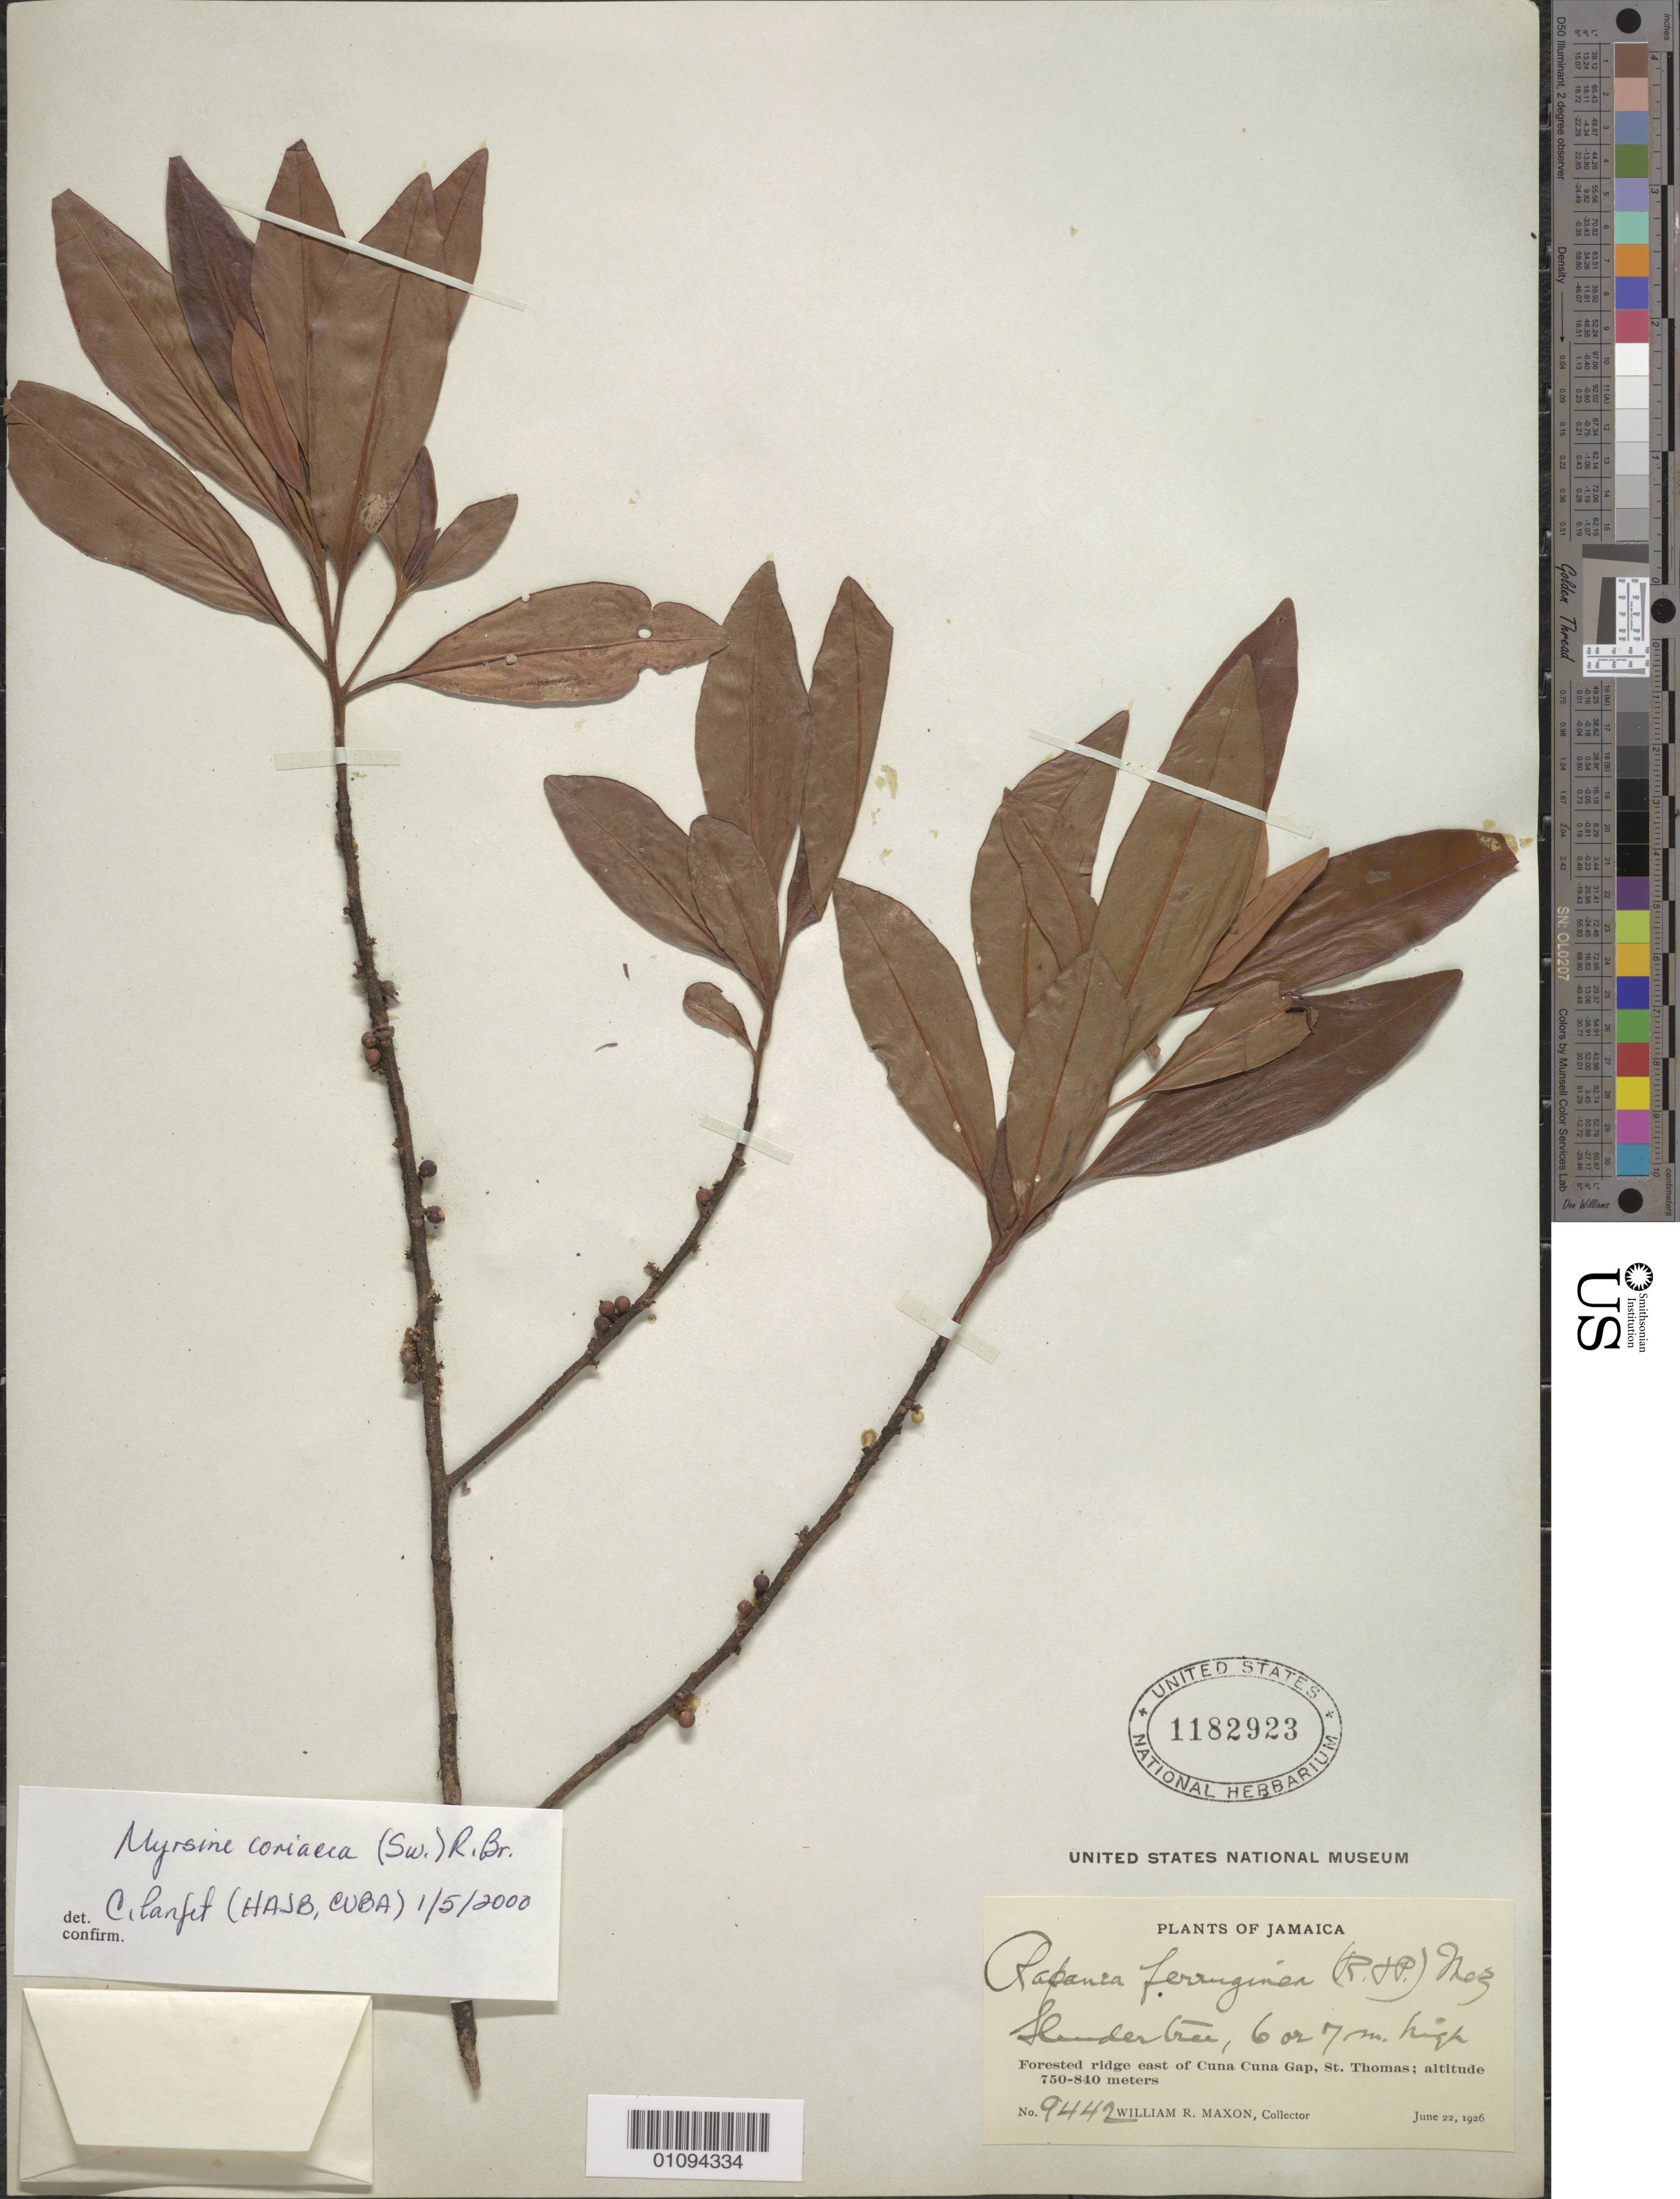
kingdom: Plantae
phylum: Tracheophyta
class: Magnoliopsida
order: Ericales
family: Primulaceae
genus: Myrsine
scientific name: Myrsine coriacea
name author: (Sw.) R. Br. ex Roem. & Schult.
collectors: W. R. Maxon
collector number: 9442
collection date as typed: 22 Jun 1926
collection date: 1926-06-22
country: Jamaica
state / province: Saint Thomas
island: Jamaica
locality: Forested ridge E of Cuna Cuna Gap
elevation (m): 750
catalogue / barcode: US 1182923